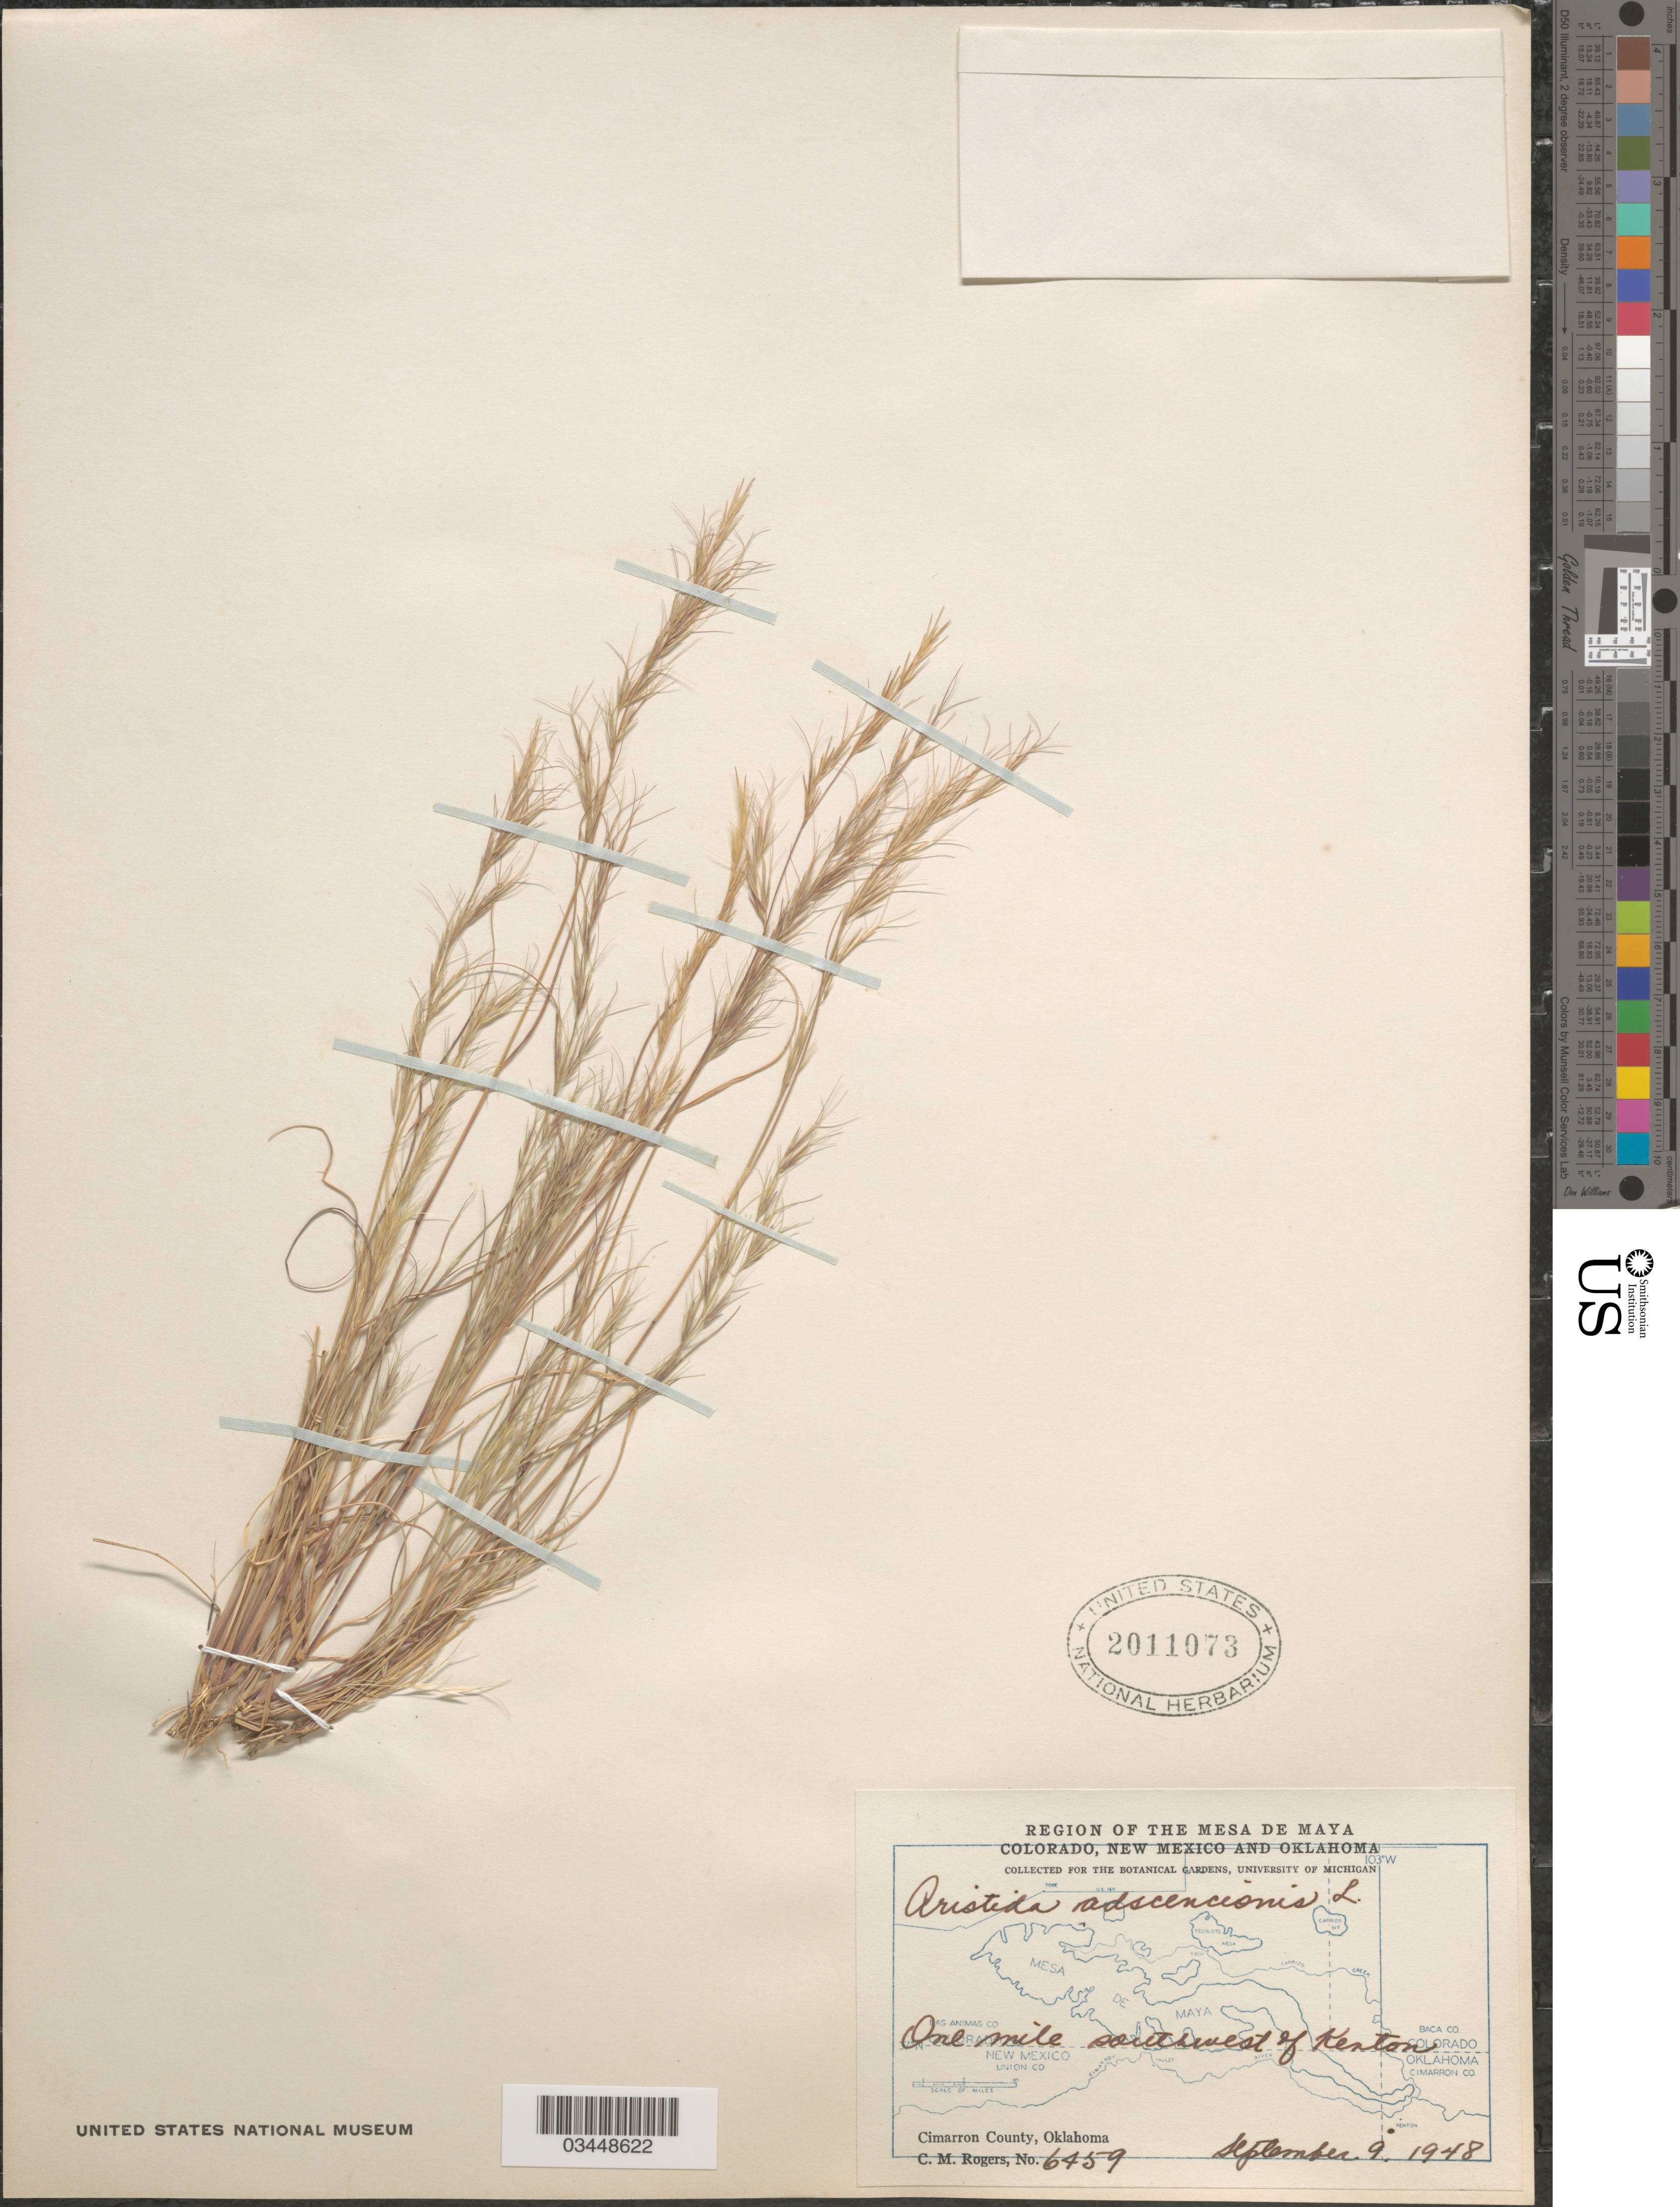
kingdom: Plantae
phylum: Tracheophyta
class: Liliopsida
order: Poales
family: Poaceae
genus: Aristida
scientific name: Aristida adscensionis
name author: L.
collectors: C. M. Rogers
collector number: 6459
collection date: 1948-09-09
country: United States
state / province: Oklahoma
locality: Region of the Mesa de Maya. One mile southwest of Kenton. Cimarron County.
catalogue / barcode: US 2011073